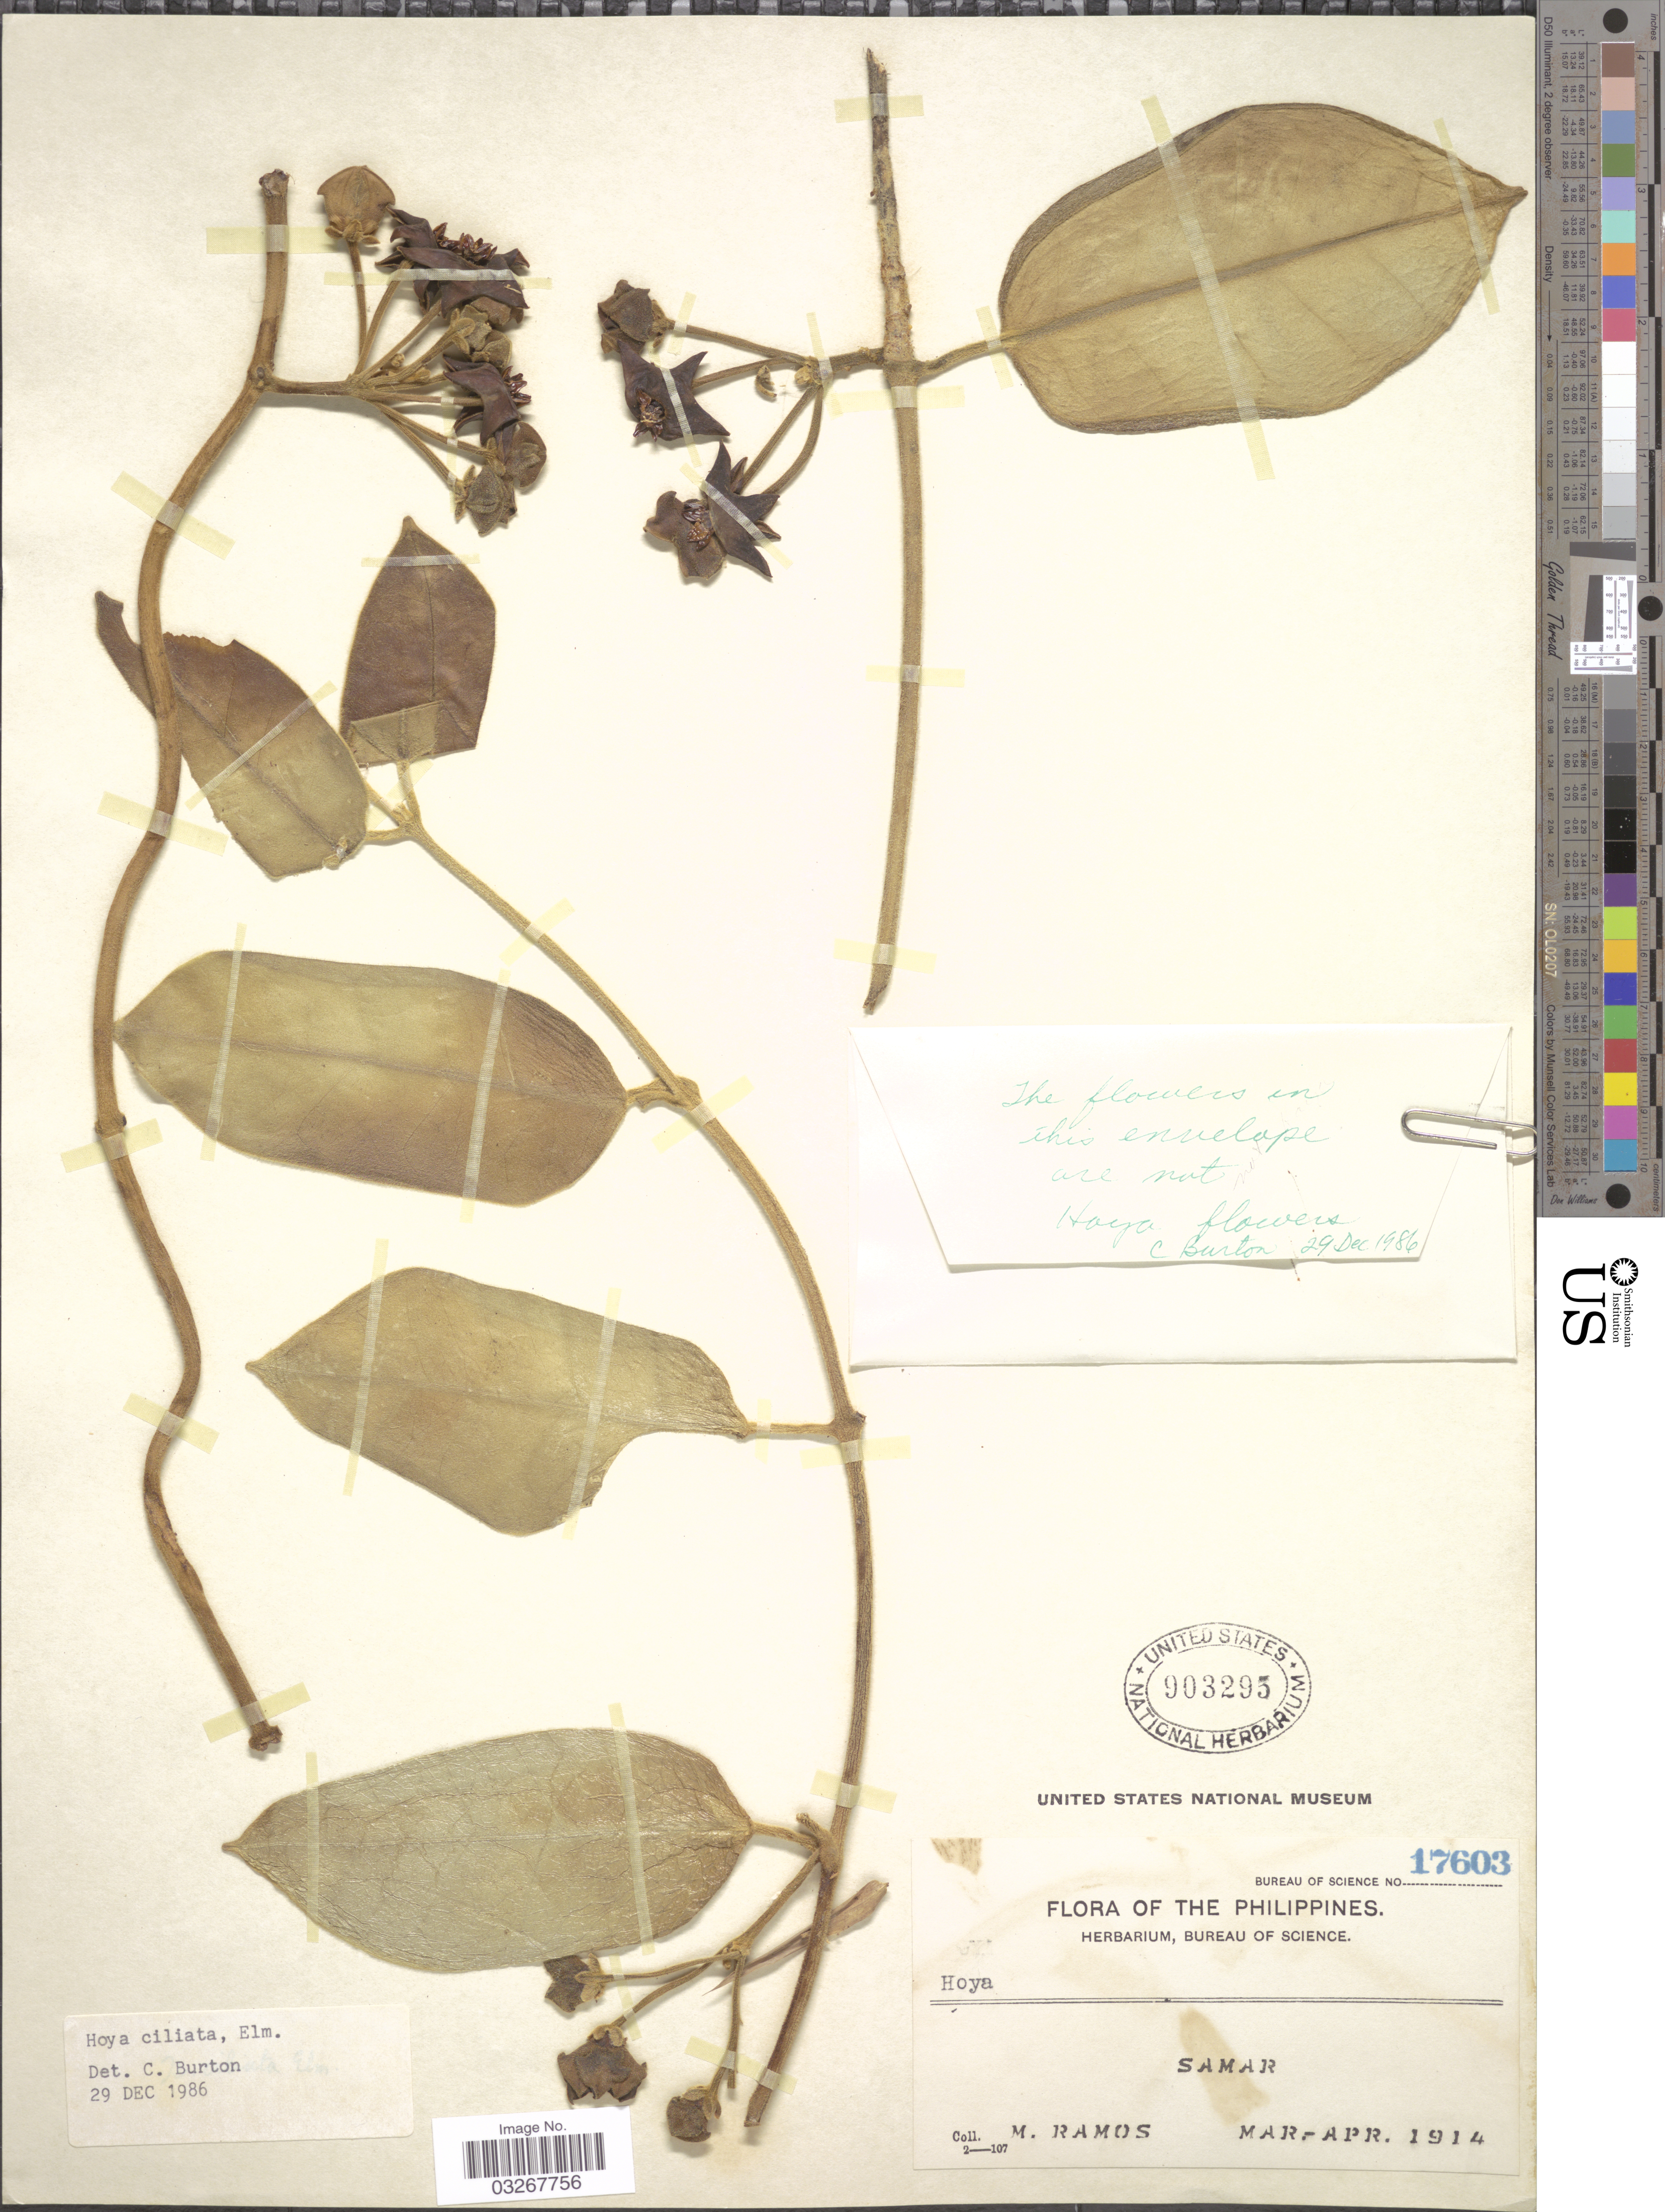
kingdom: Plantae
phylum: Tracheophyta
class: Magnoliopsida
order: Gentianales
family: Apocynaceae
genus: Hoya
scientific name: Hoya ciliata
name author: Elmer ex C.M. Burton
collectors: M. Ramos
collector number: Bureau of Science 17603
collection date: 1914-03/1914-04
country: Philippines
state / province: Eastern Visayas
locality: Samar.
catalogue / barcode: US 903295